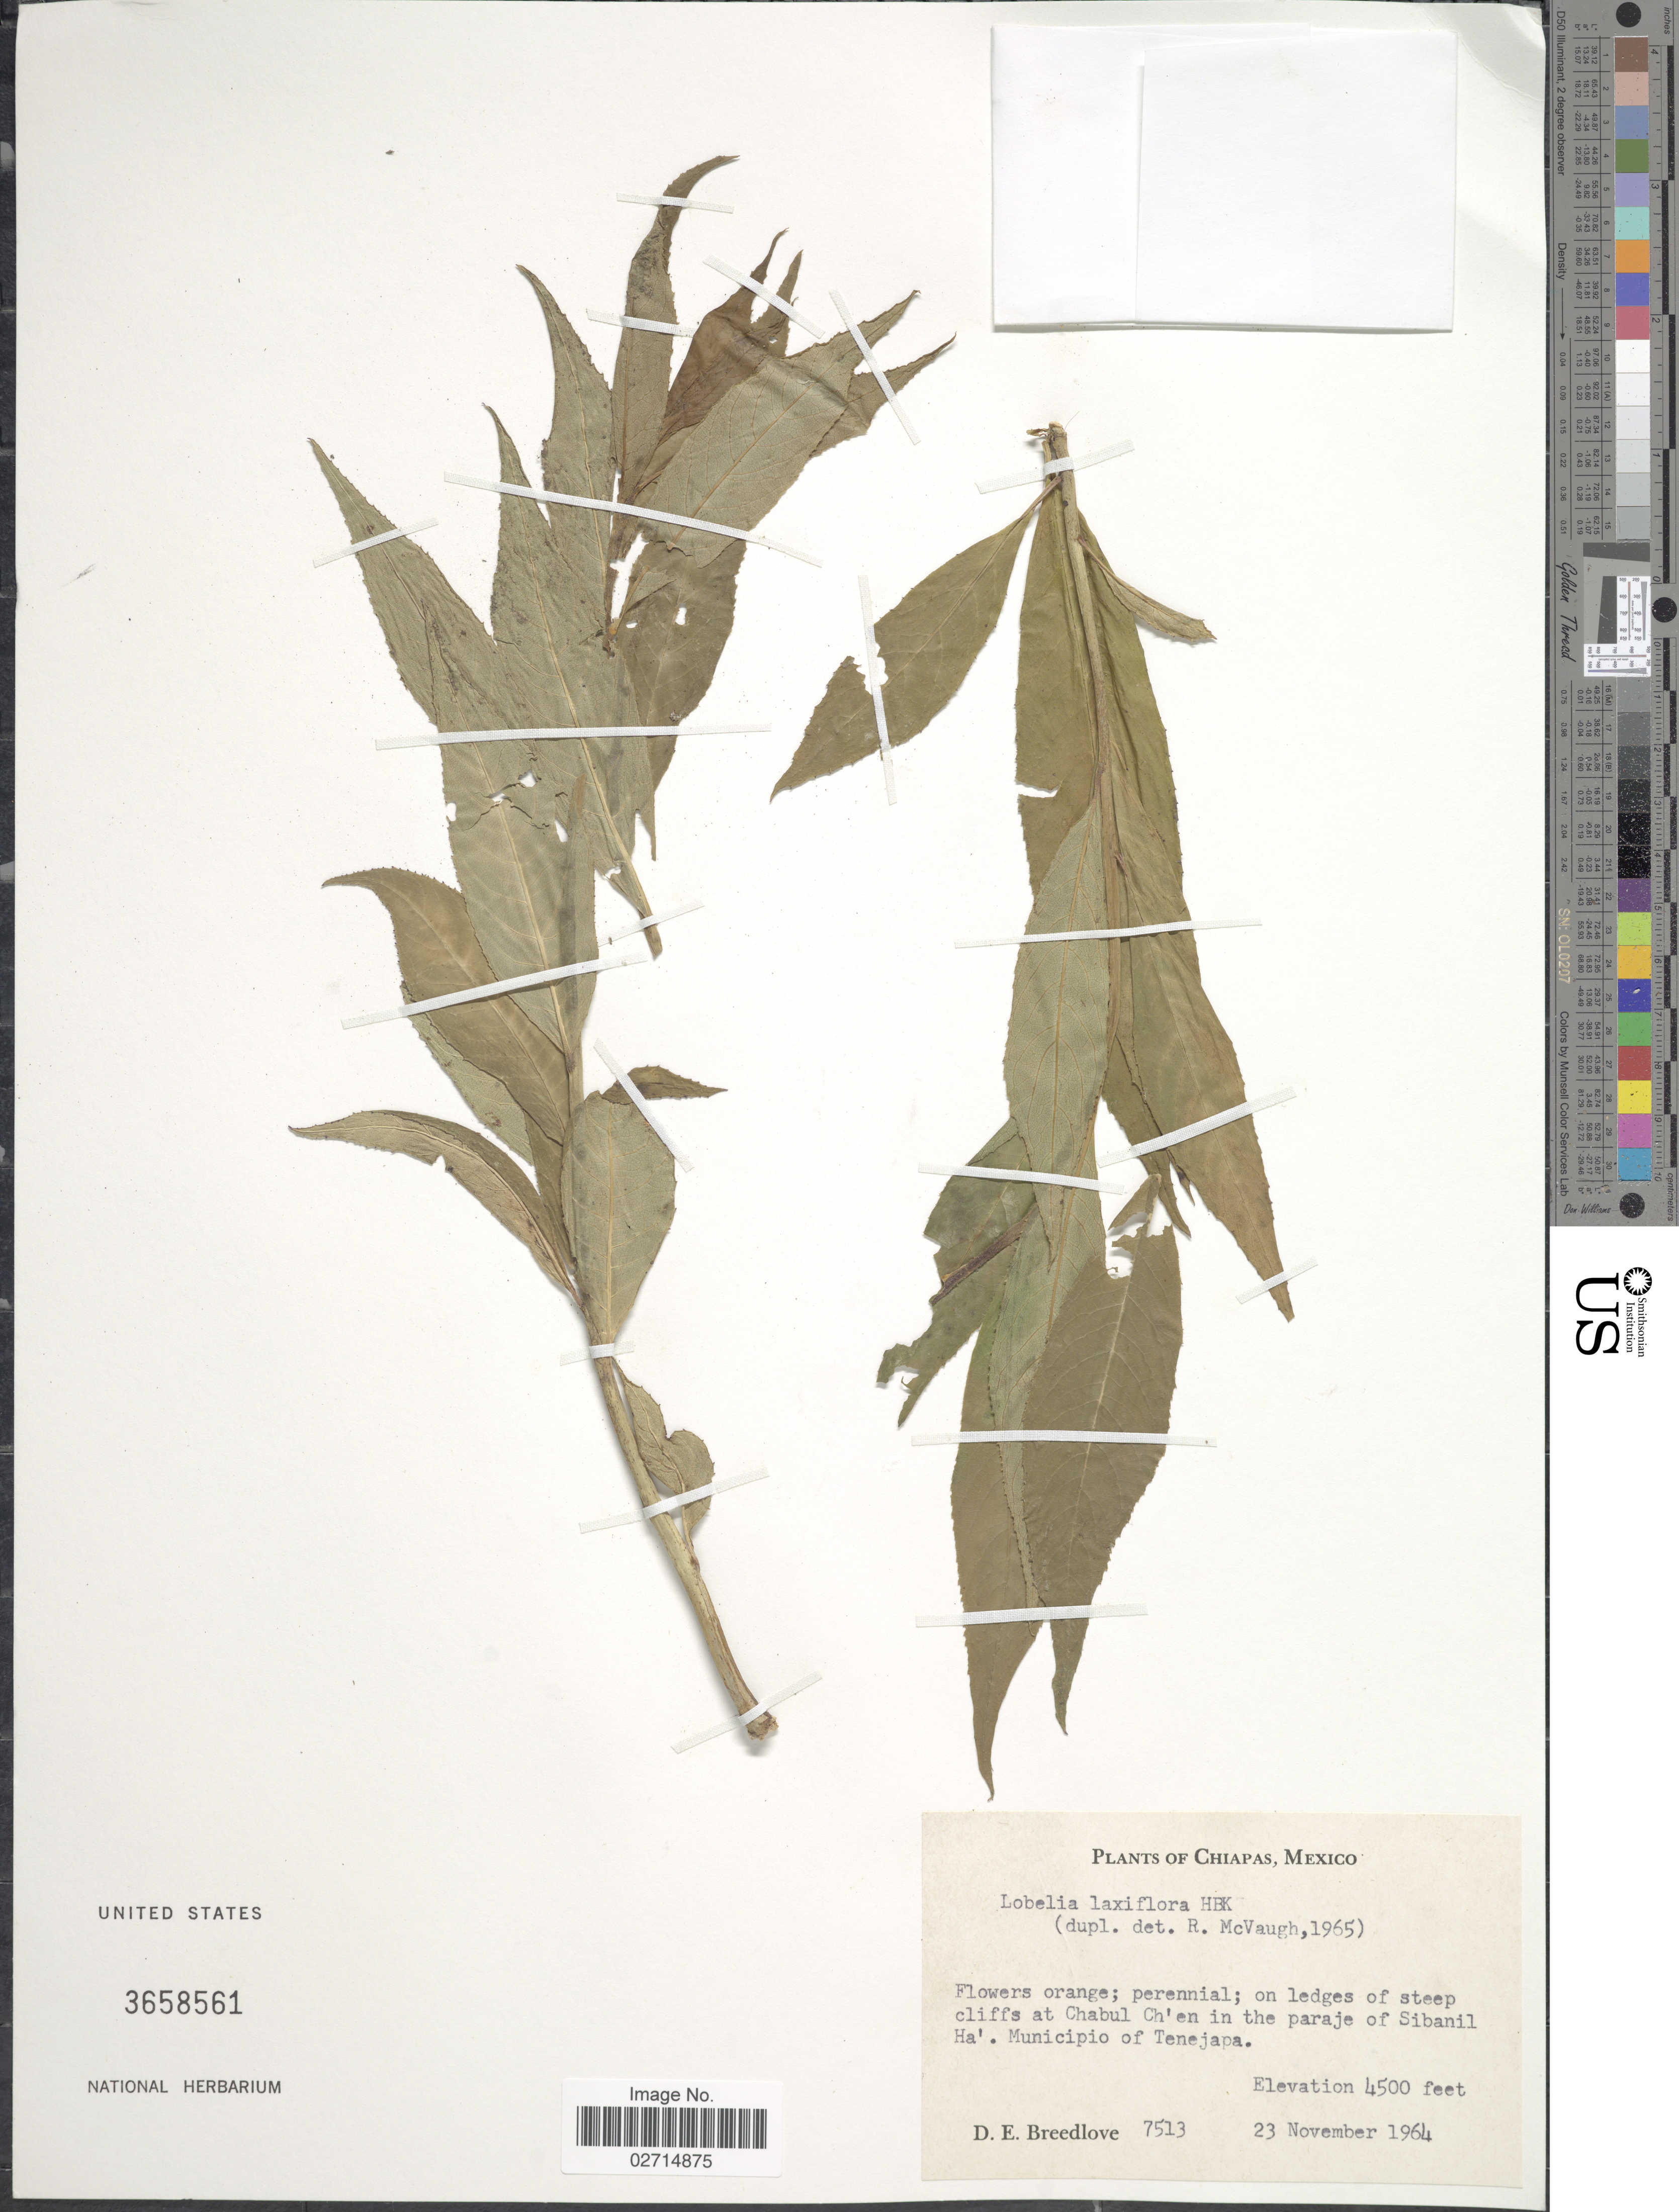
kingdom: Plantae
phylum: Tracheophyta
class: Magnoliopsida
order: Asterales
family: Campanulaceae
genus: Lobelia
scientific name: Lobelia laxiflora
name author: Kunth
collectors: D. E. Breedlove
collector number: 7513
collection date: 1964-11-23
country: Mexico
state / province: Chiapas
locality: On ledges of steep cliffs at Chaul Ch'en in the paraje of Sibanil Ha'. Municipio of Tenejapa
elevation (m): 1372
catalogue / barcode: US 3658561